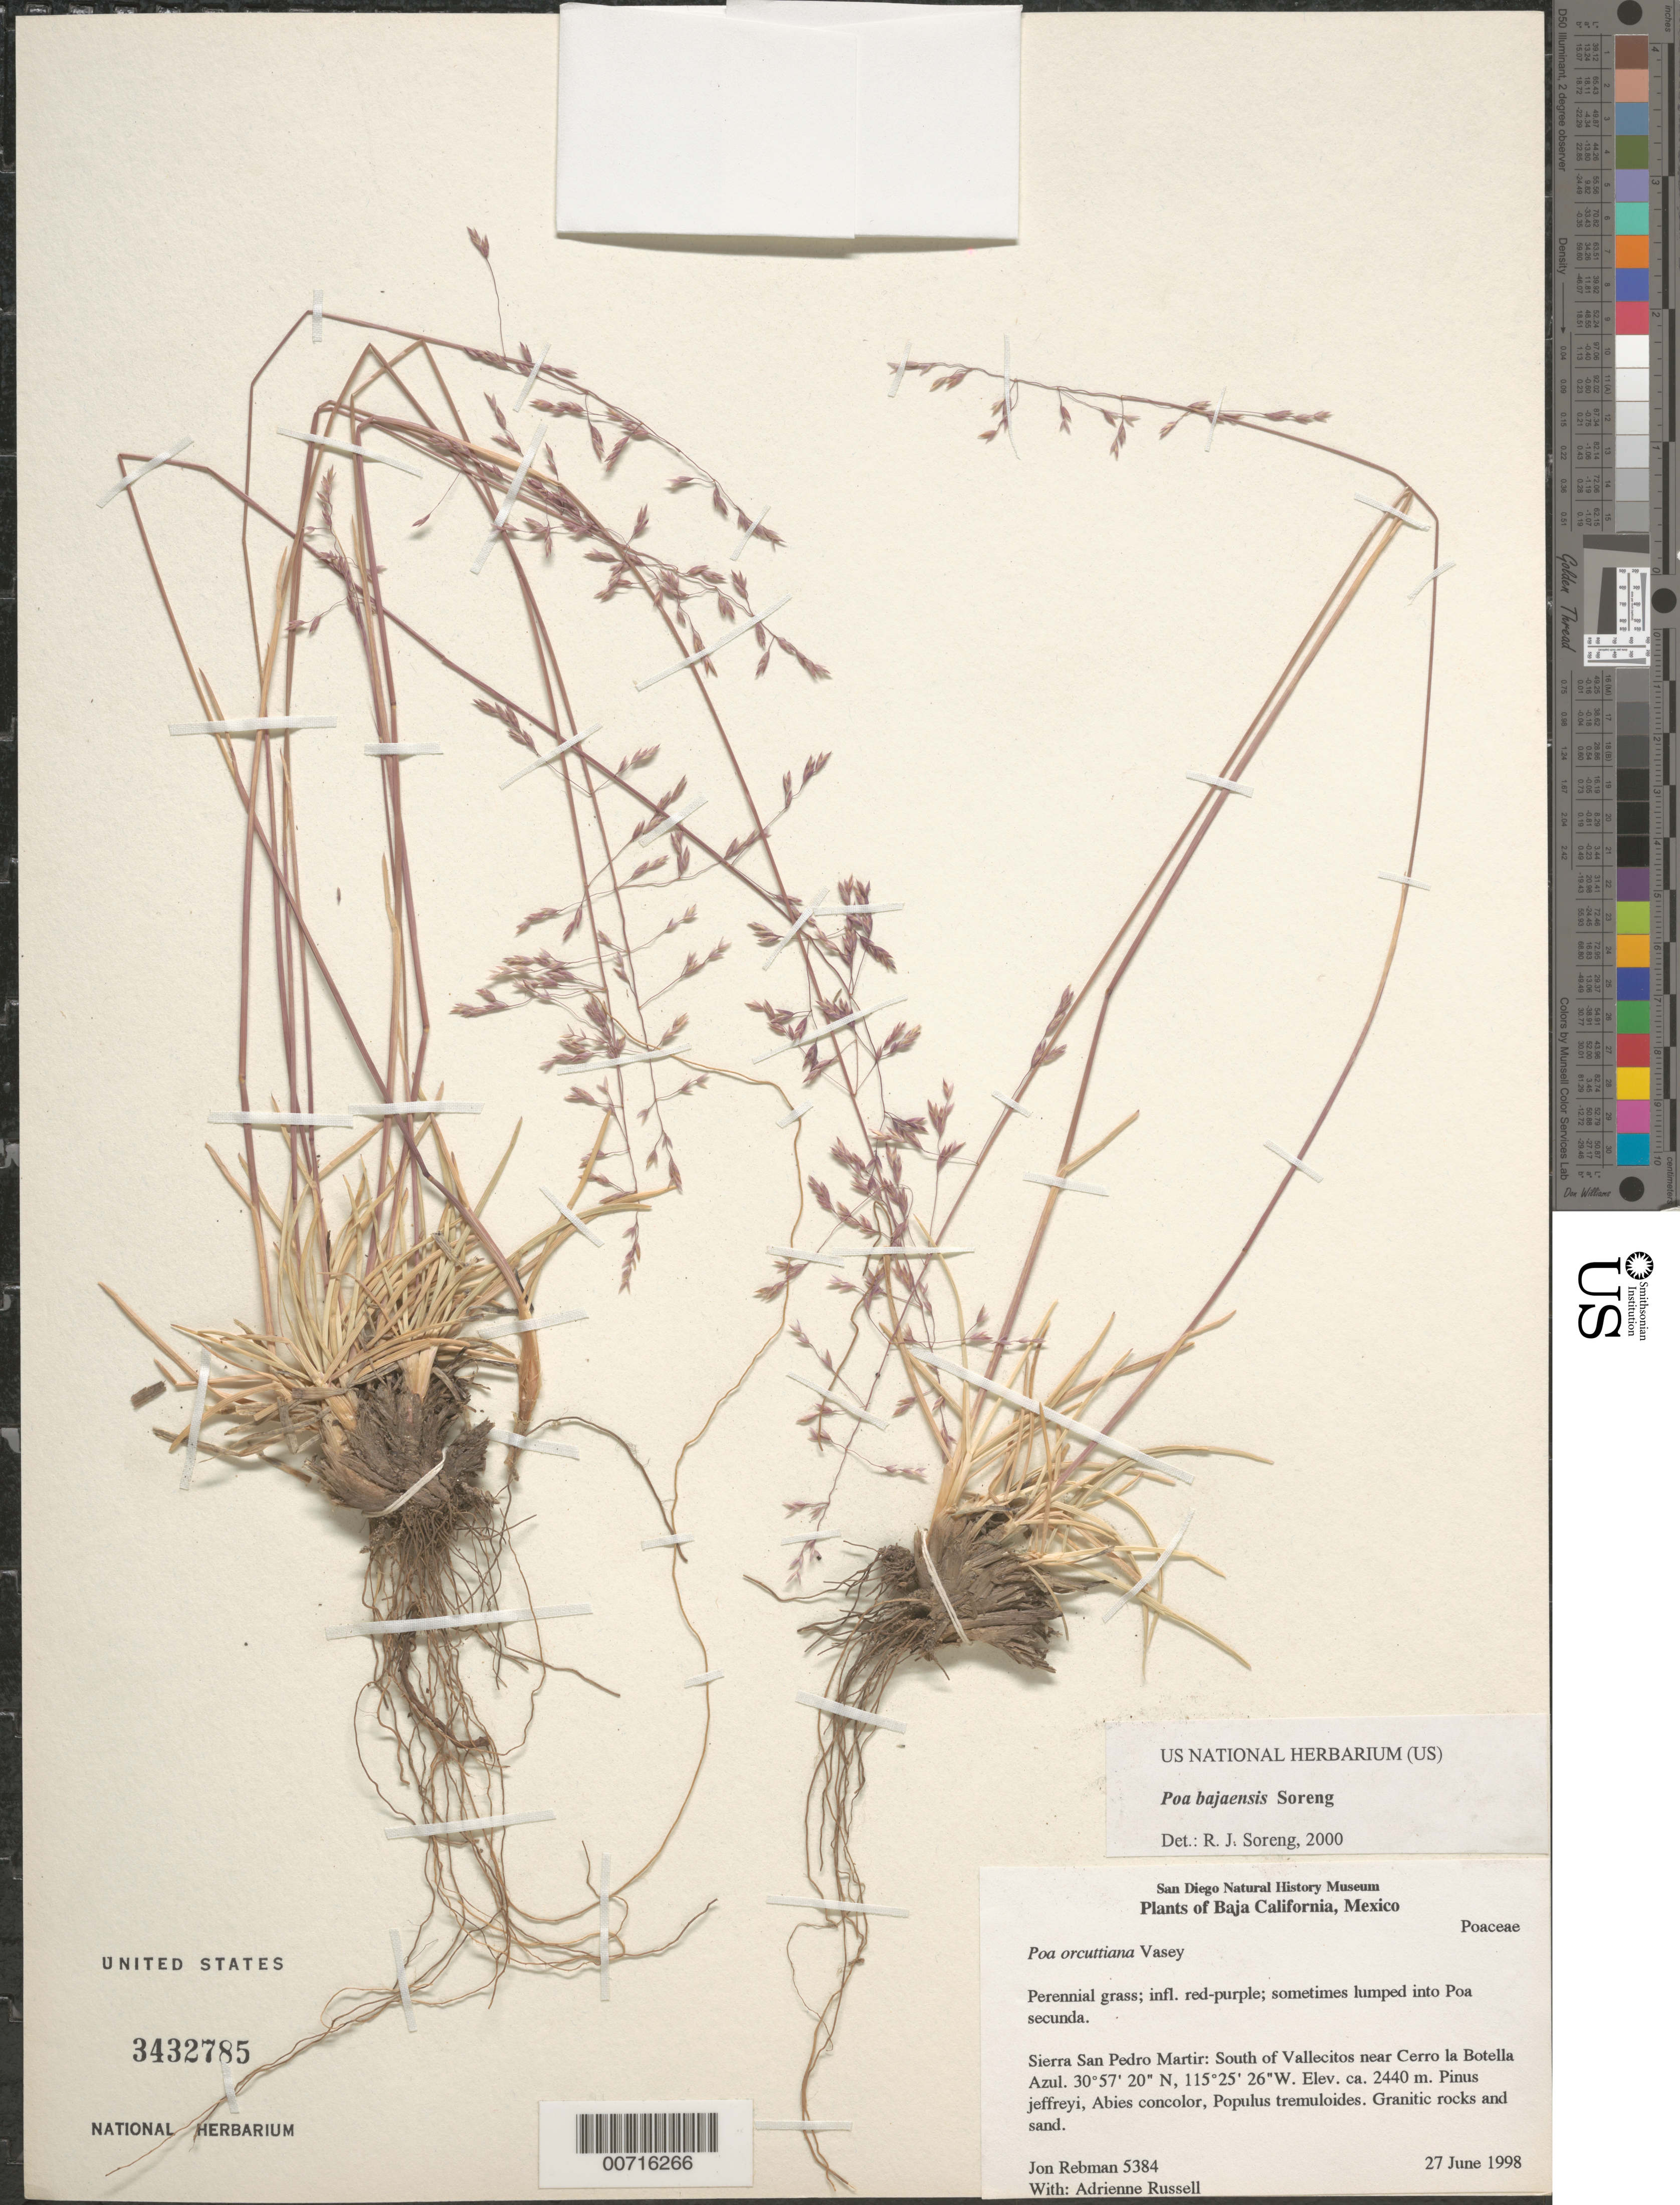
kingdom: Plantae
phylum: Tracheophyta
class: Liliopsida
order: Poales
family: Poaceae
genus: Poa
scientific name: Poa albertii subsp. poophagorum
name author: (Bor) Olonova & G.H. Zhu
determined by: Olonova, Marina V.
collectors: R. J. Soreng, P. M. Peterson & Sun Hang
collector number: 5384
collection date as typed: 18 Sep 1997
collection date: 1997-09-18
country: China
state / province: Gansu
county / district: Luqu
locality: Ca. 30-40 km N of Gansu-Sichuan boarder on rd. from Chengdu to Lanzhou, ca. 20 km S of Waxu and 10 km E of Gahai, ca. 230 km SSW Lanzhou. k.p. 394.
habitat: Grassy nearly level plains surrounded by low grassy hills, in dense thatch, mollisol soils. With Poa, Calamagrostis, Koeleri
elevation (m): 3440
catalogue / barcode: US 3432785